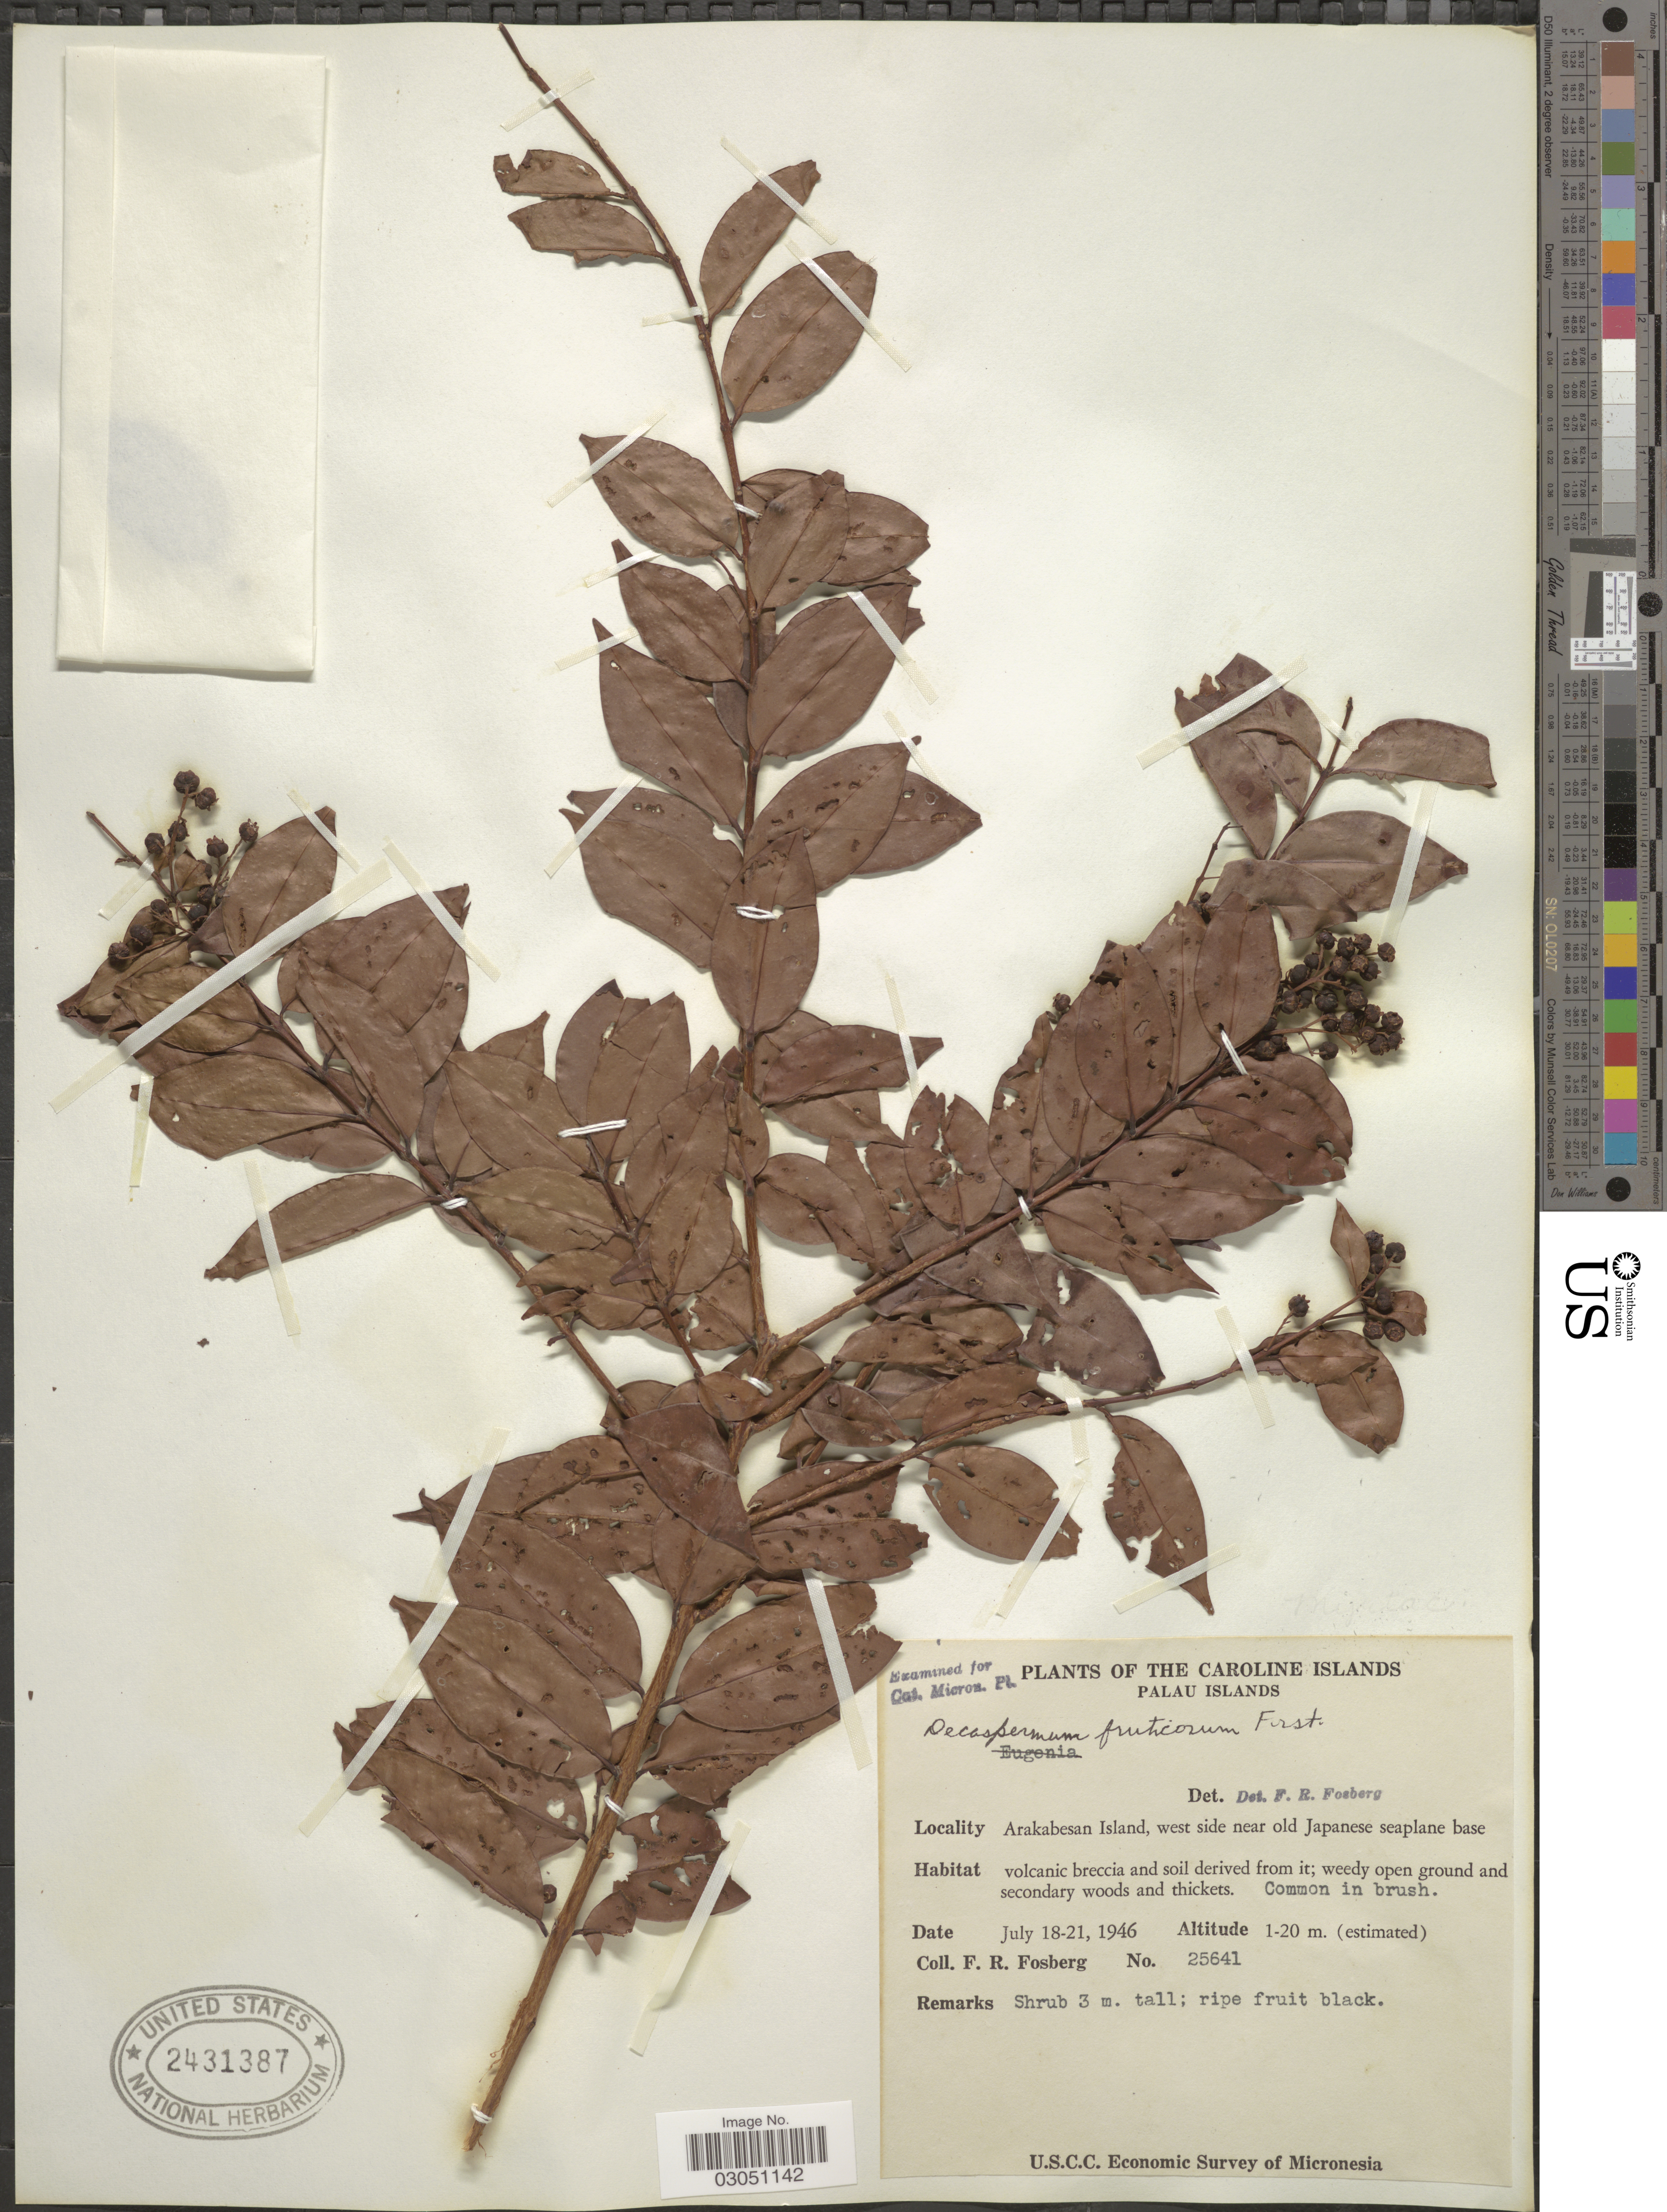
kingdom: Plantae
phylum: Tracheophyta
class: Magnoliopsida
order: Myrtales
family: Myrtaceae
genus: Decaspermum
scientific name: Decaspermum fruticosum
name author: J.R. Forst. & G. Forst.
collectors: F. R. Fosberg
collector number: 25641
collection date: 1946-07-18/1946-07-21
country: Palau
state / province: Koror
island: Ngerekebesang [Arakabesan]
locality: The Caroline Islands. Palau Islands. Arakabesan Island, west side near old Japanese seaplane base.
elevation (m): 1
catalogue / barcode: US 2431387